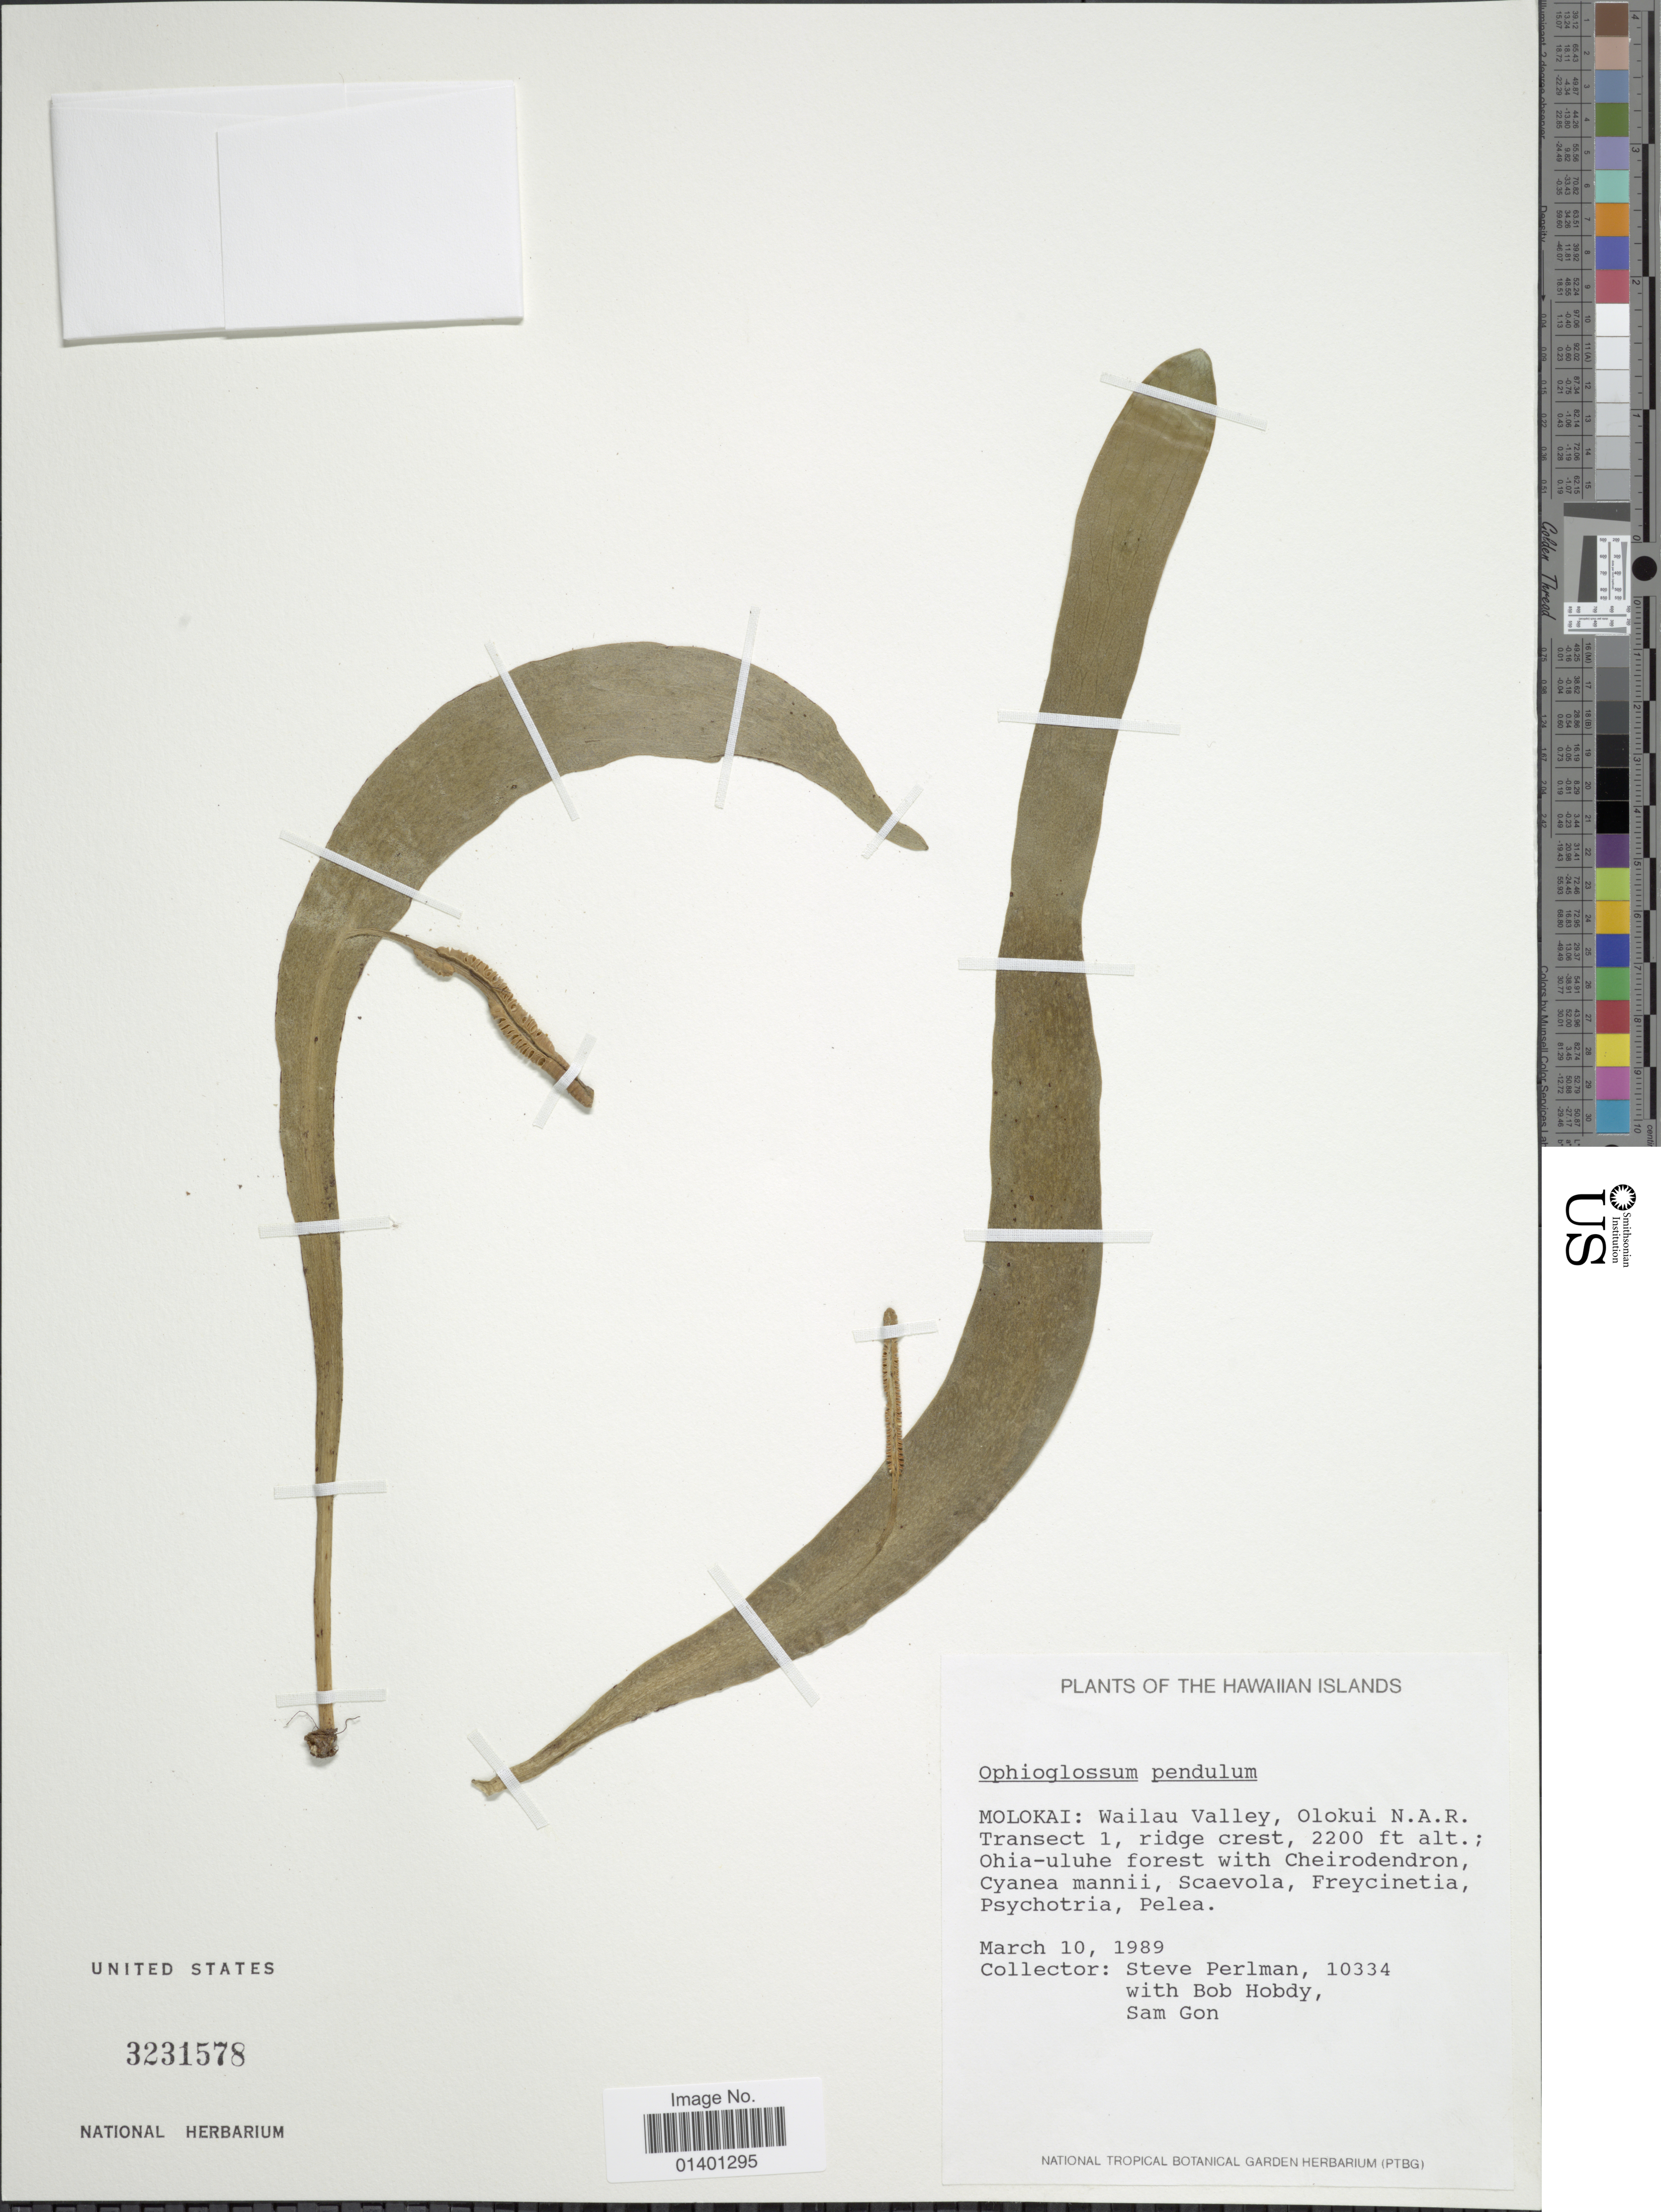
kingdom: Plantae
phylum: Tracheophyta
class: Polypodiopsida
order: Ophioglossales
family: Ophioglossaceae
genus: Ophioderma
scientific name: Ophioderma pendulum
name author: (L.) C. Presl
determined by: Wagner, W. L., (BOT), Smithsonian Institution - National Museum of Natural History (UNITED STATES)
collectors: S. P. Perlman, B. Hobdy & S. Gon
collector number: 10334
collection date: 1989-03-10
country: United States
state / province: Hawaii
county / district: Maui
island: Moloka'i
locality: Hawaiian islands, Molokai: Wailau valley, Olokui N.A.R. Transect 1, ridge crest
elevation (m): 671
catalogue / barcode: US 3231578